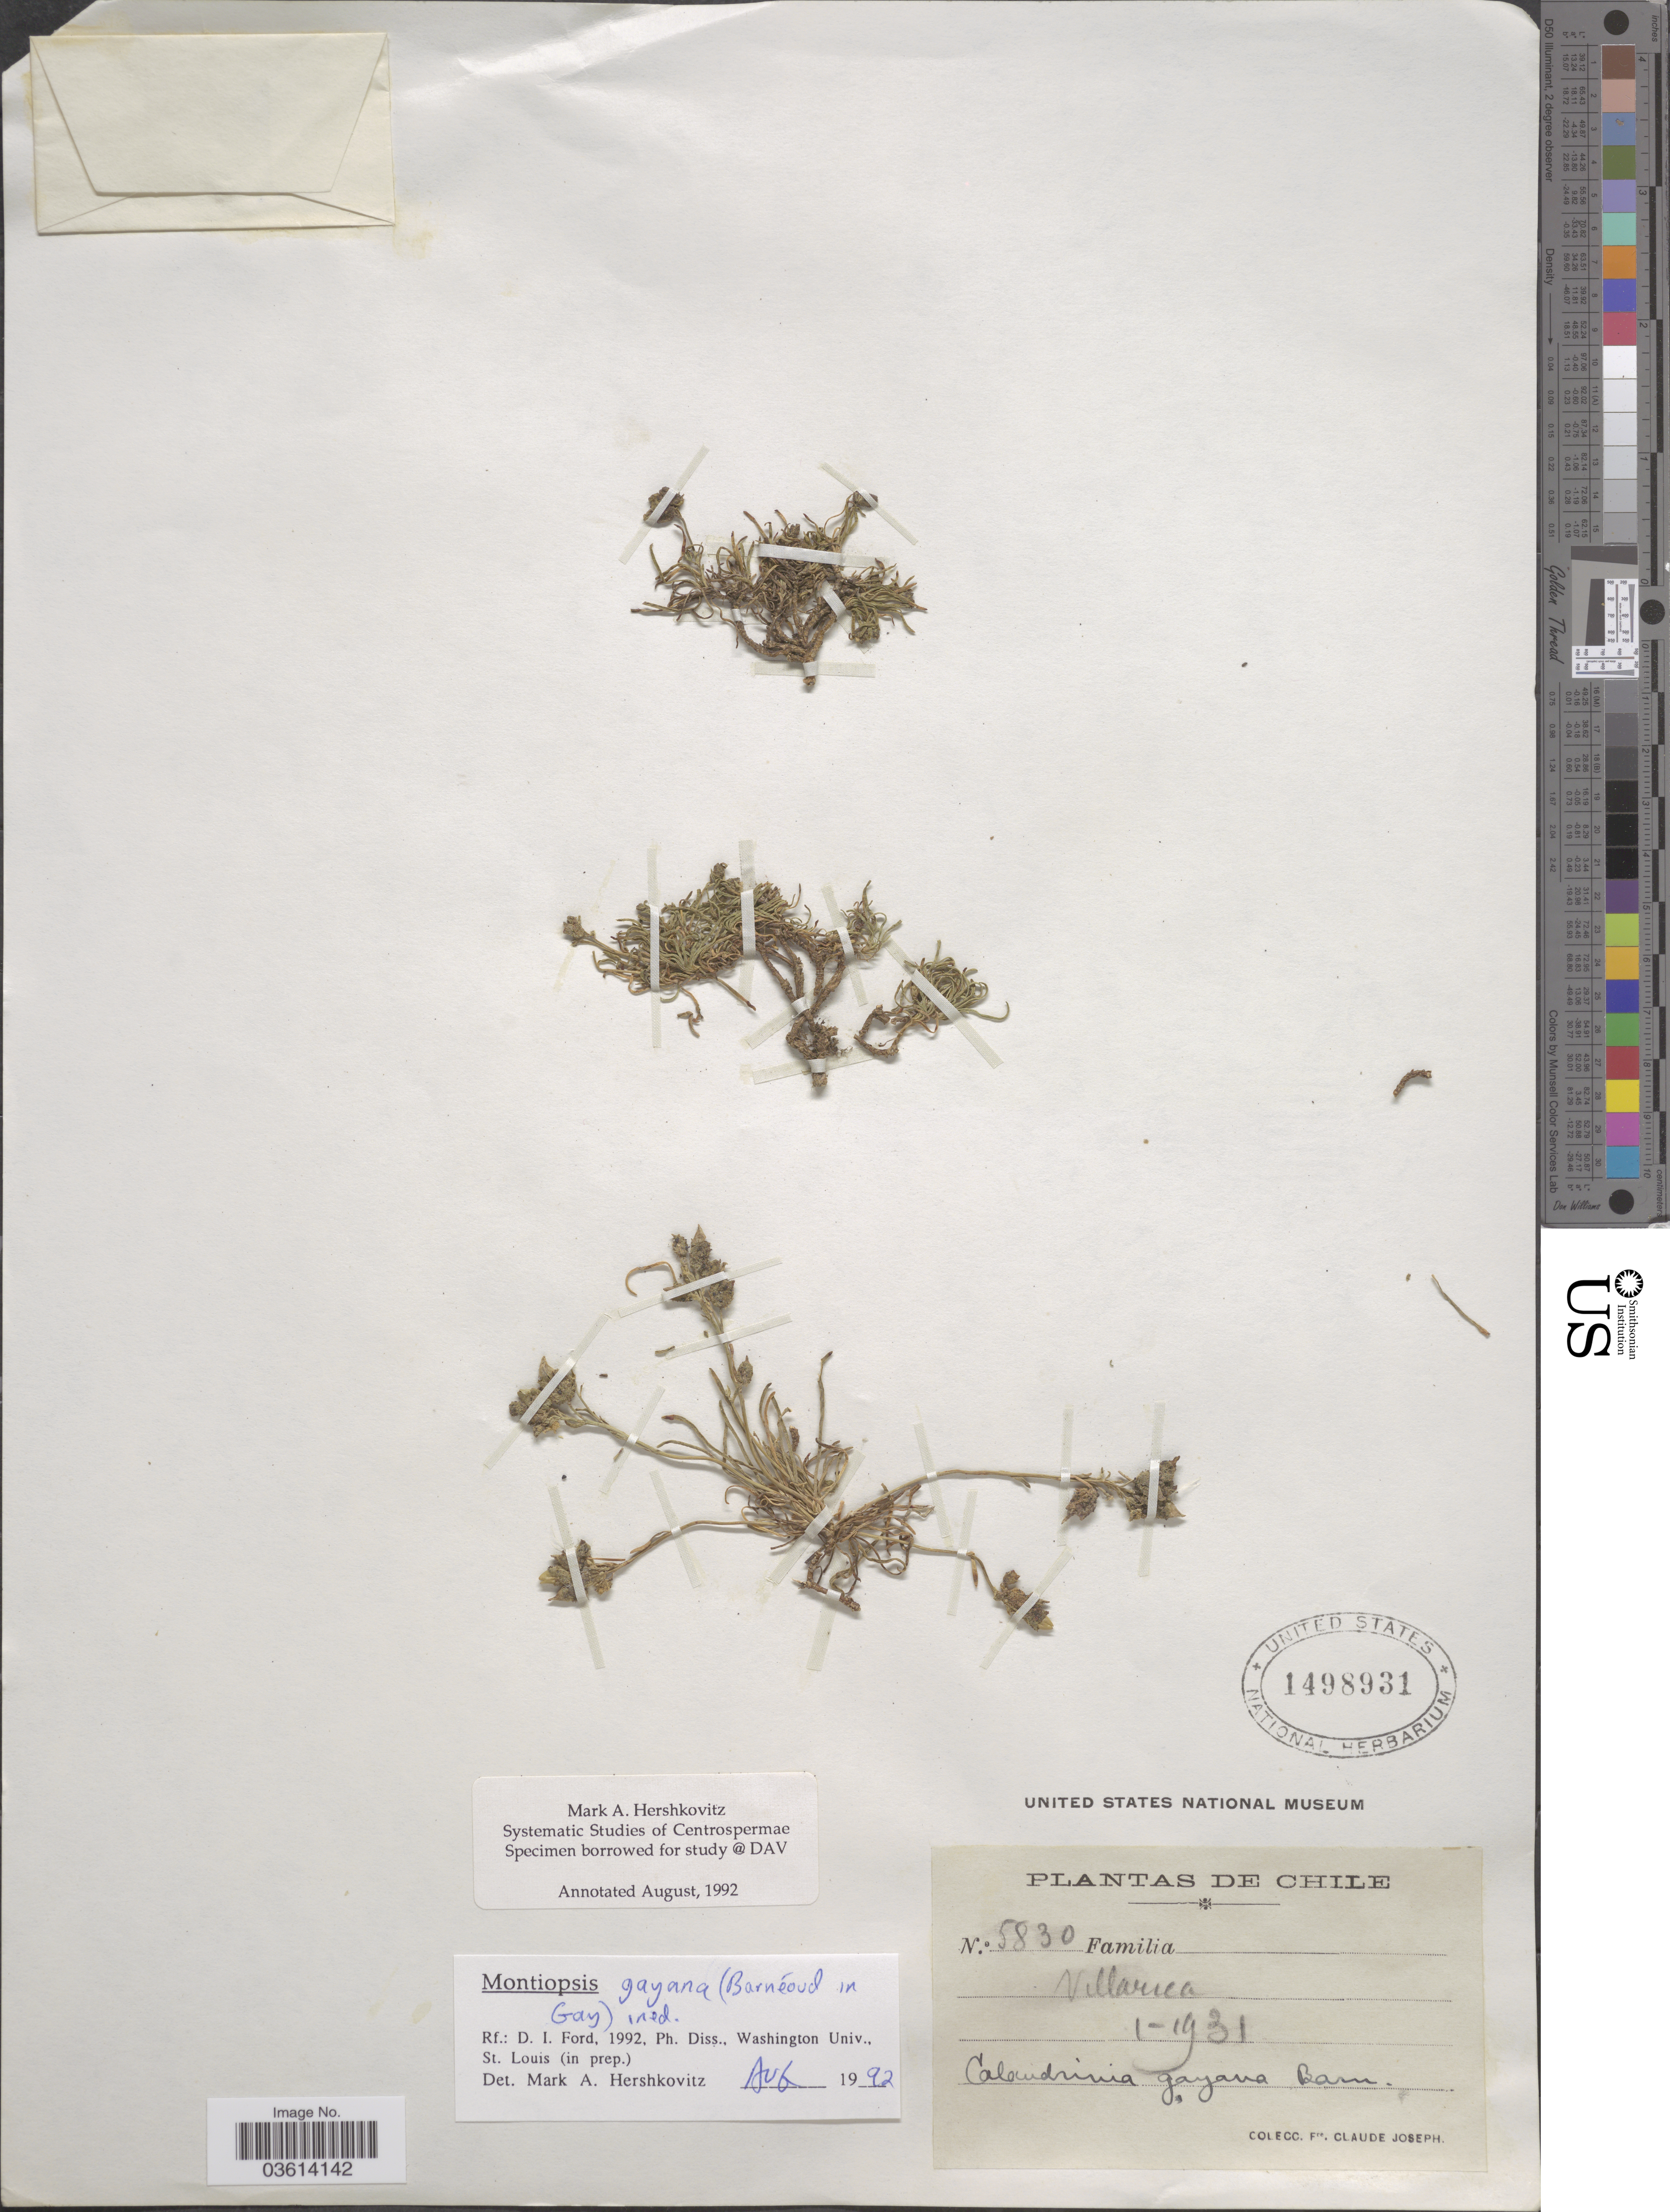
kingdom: Plantae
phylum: Tracheophyta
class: Magnoliopsida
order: Caryophyllales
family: Montiaceae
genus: Montiopsis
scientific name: Montiopsis gayana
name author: (Barnéoud) D.I. Ford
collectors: Bro. Claude-Joseph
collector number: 5830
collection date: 1931-01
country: Chile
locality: Villarica.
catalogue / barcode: US 1498931